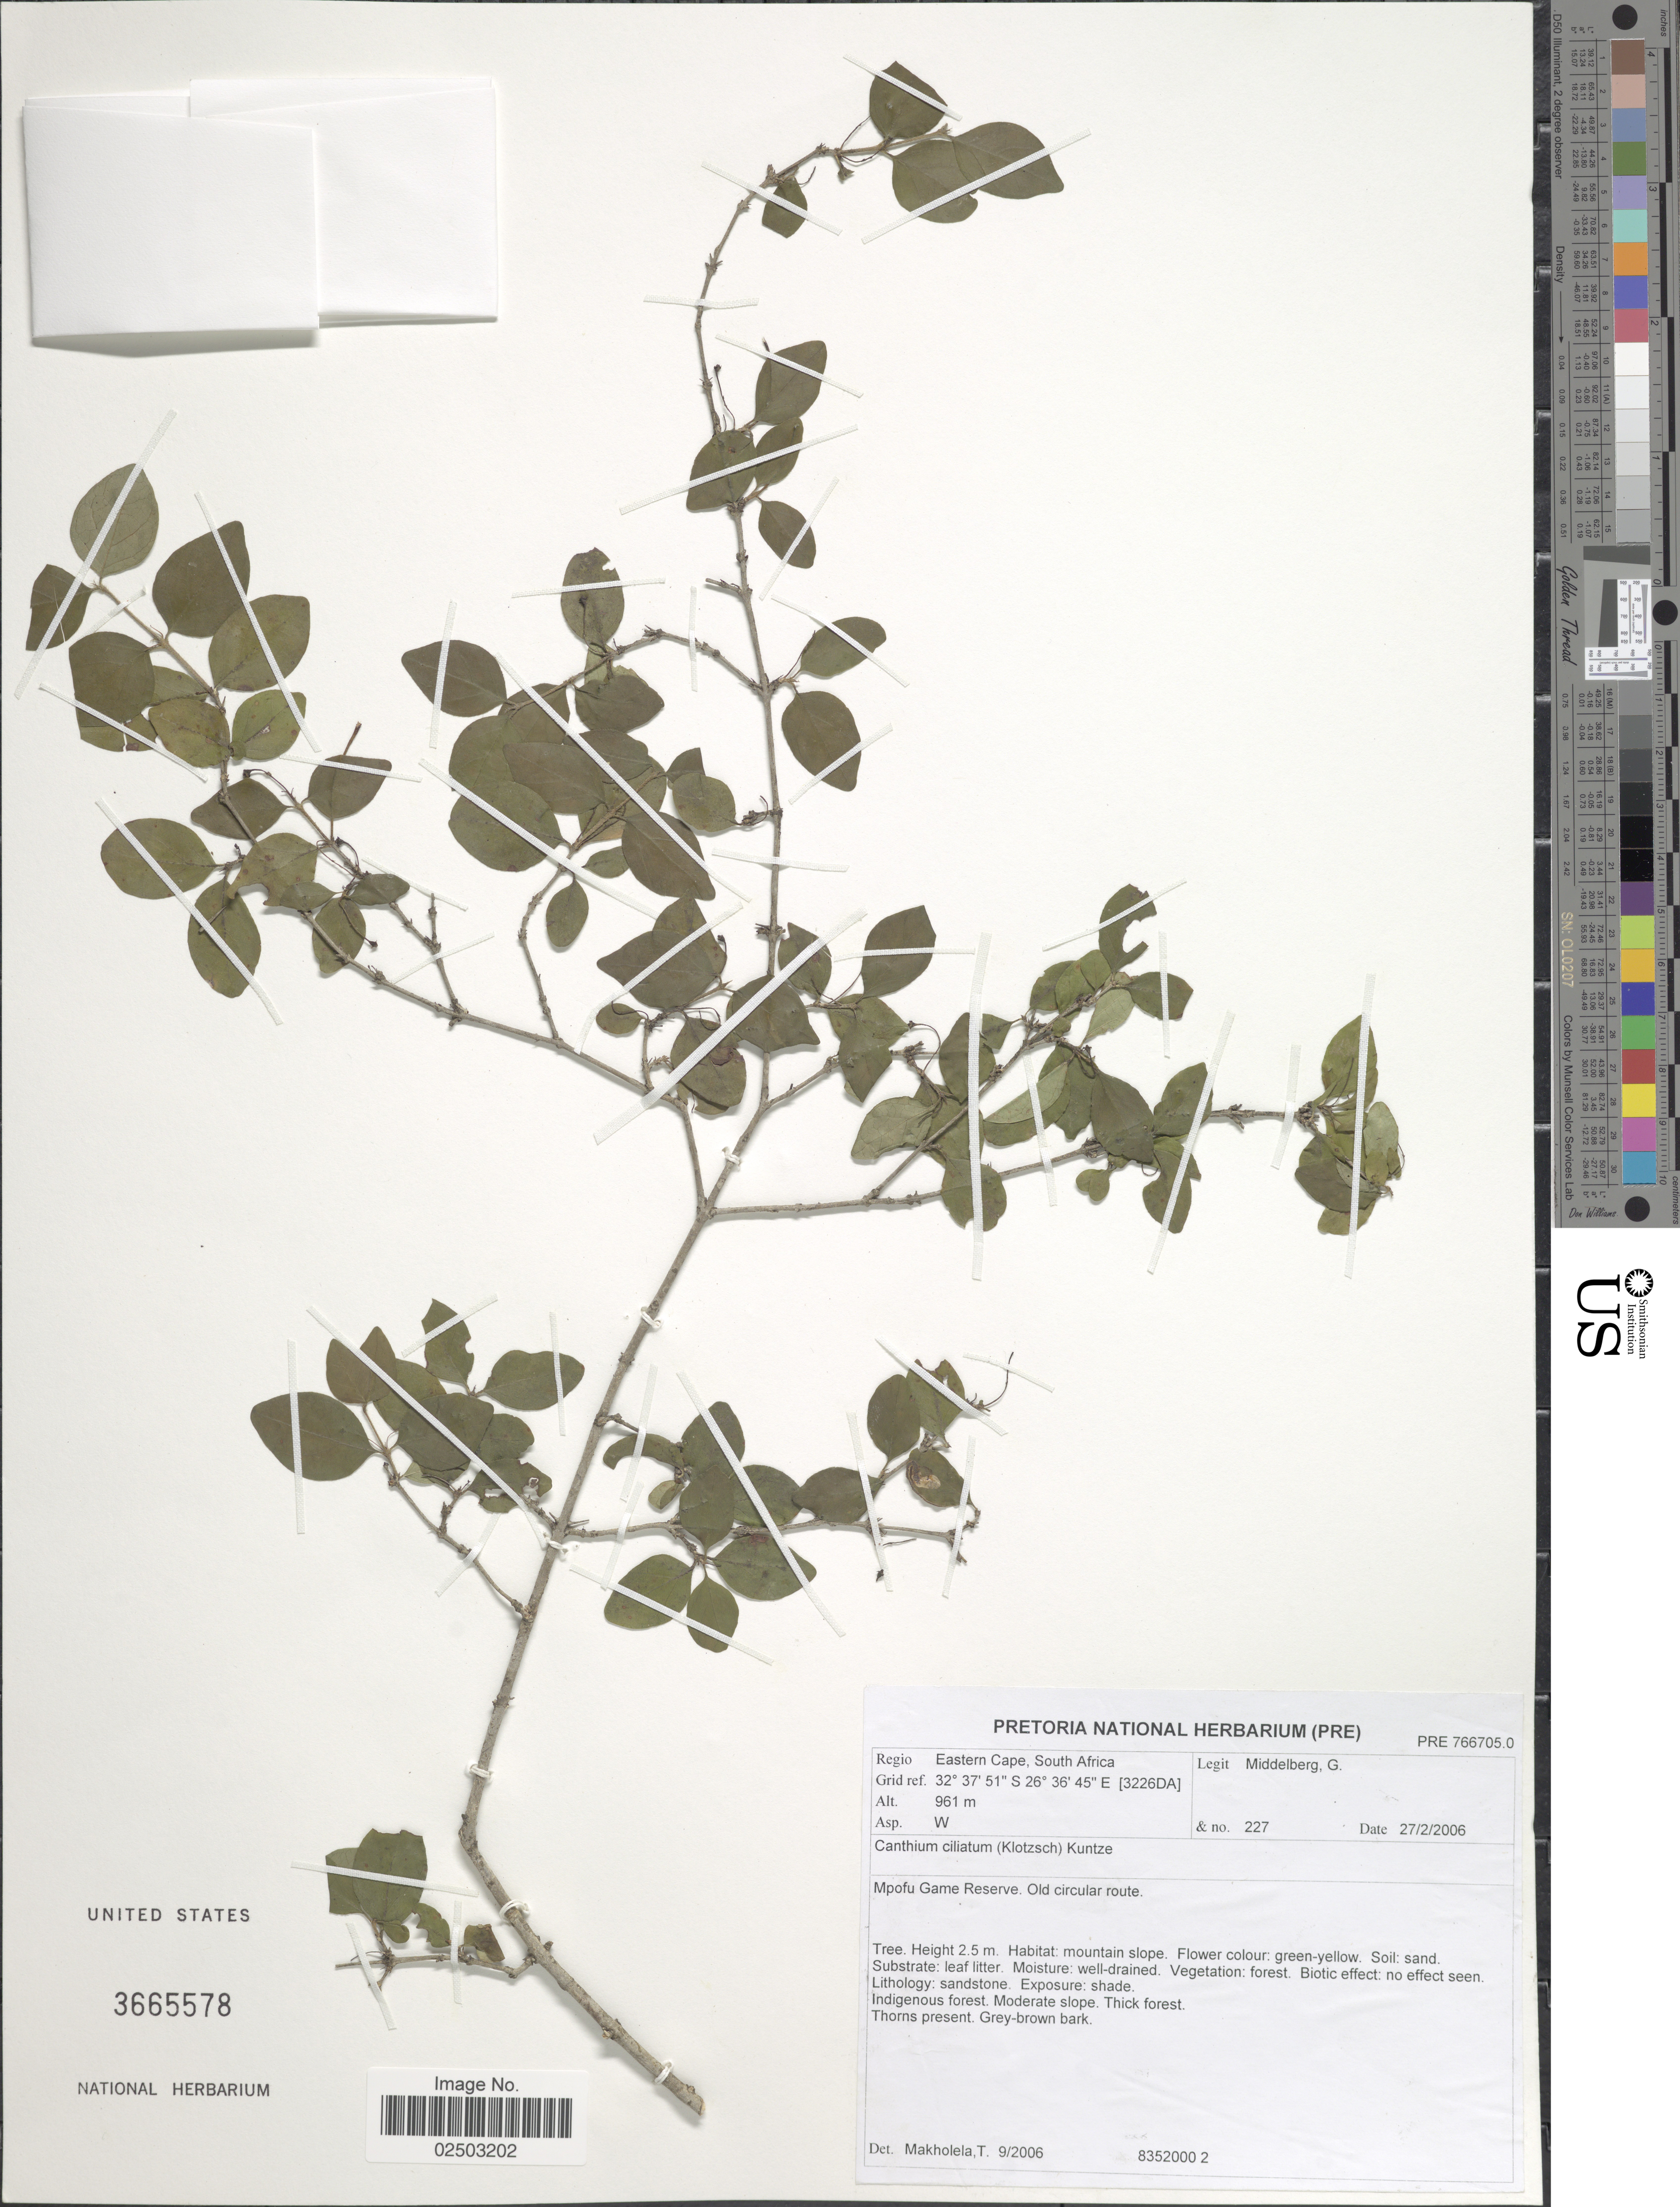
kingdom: Plantae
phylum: Tracheophyta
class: Magnoliopsida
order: Gentianales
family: Rubiaceae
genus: Canthium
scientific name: Canthium ciliatum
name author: (D. Dietr.) Kuntze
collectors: G. Middelberg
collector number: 227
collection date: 2006-02-27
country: South Africa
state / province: Eastern Cape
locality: Mpofu Game Reserve, old circular route, mountain slope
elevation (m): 961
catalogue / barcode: US 3665578